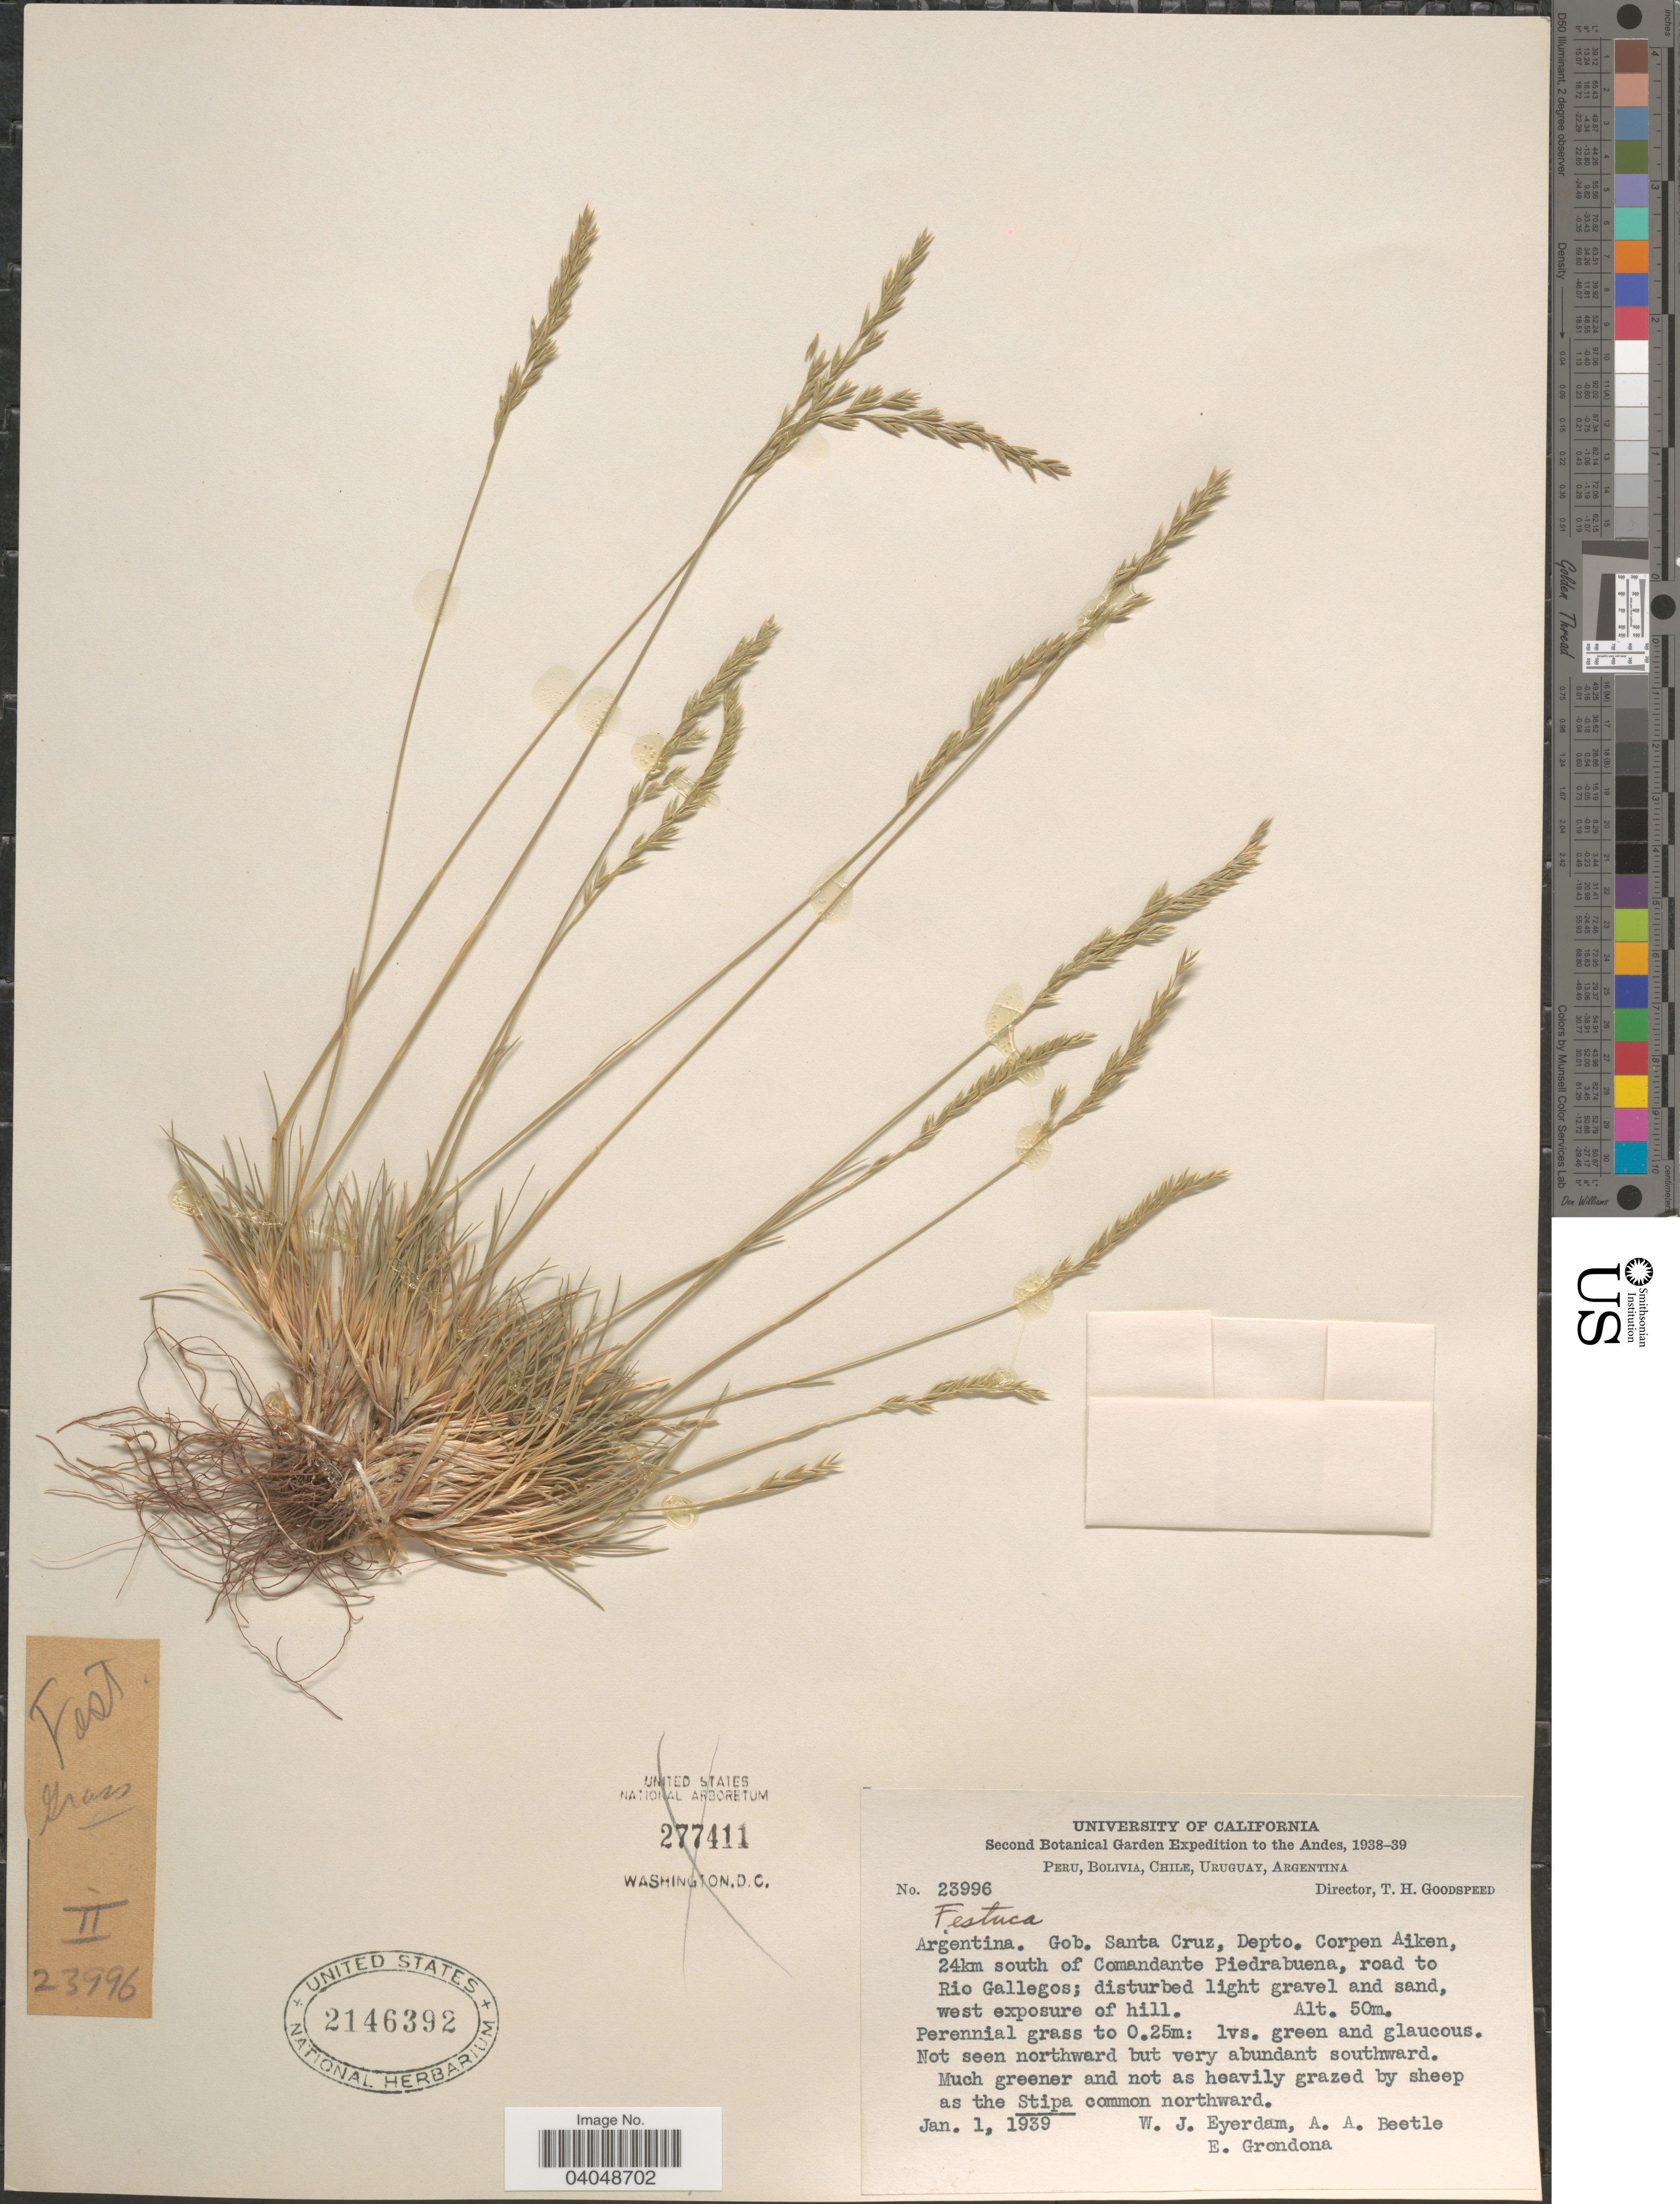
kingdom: Plantae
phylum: Tracheophyta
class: Liliopsida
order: Poales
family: Poaceae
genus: Festuca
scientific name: Festuca sp.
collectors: W. J. Eyerdam, A. A. Beetle & E. Grondona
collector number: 23996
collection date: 1939-01-01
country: Argentina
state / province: Santa Cruz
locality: The Andes. Gob. Santa Cruz, Depto. Corpen Aiken, 24km south of Comandante Piedrabuena, road to Rio Gallegos.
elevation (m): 50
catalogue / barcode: US 2146392